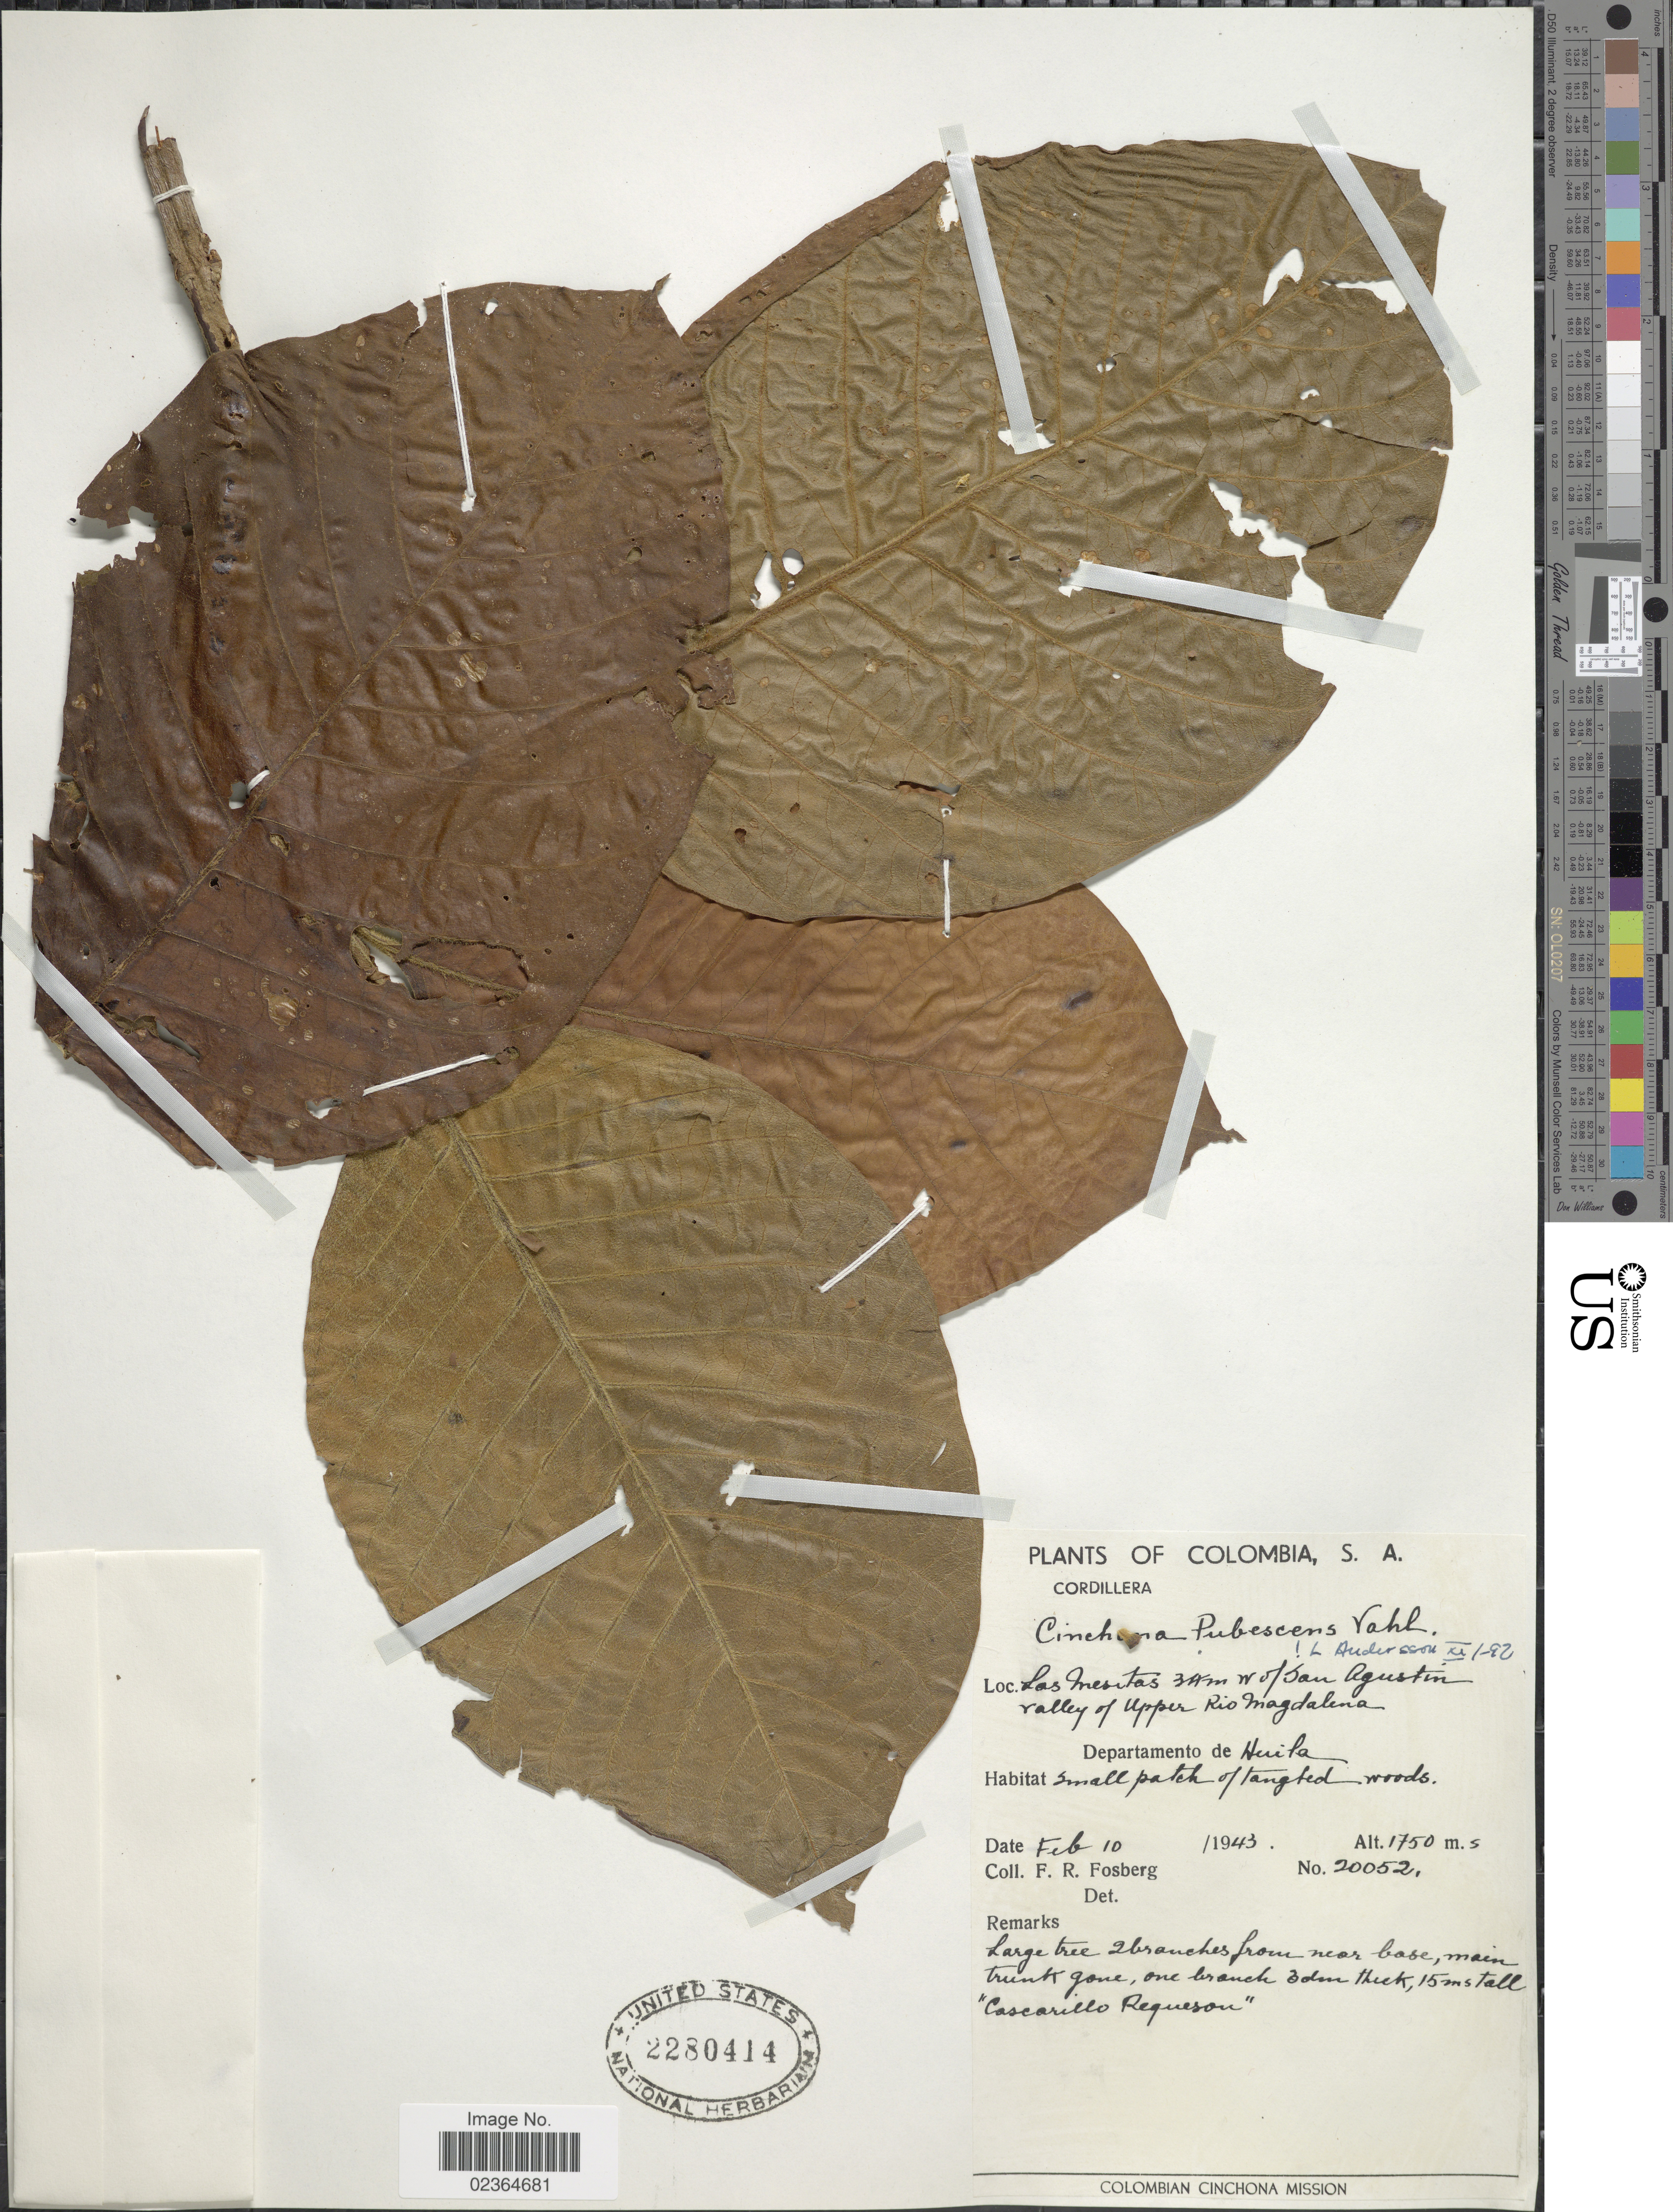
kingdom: Plantae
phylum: Tracheophyta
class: Magnoliopsida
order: Gentianales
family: Rubiaceae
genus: Cinchona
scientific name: Cinchona pubescens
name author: Vahl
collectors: F. R. Fosberg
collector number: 20052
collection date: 1943-02-10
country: Colombia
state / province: Huila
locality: Las Mesitas, 34 m. w. of San Agustín, valley of Upper Río Magdalena, Cordillera.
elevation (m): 1750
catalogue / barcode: US 2280414